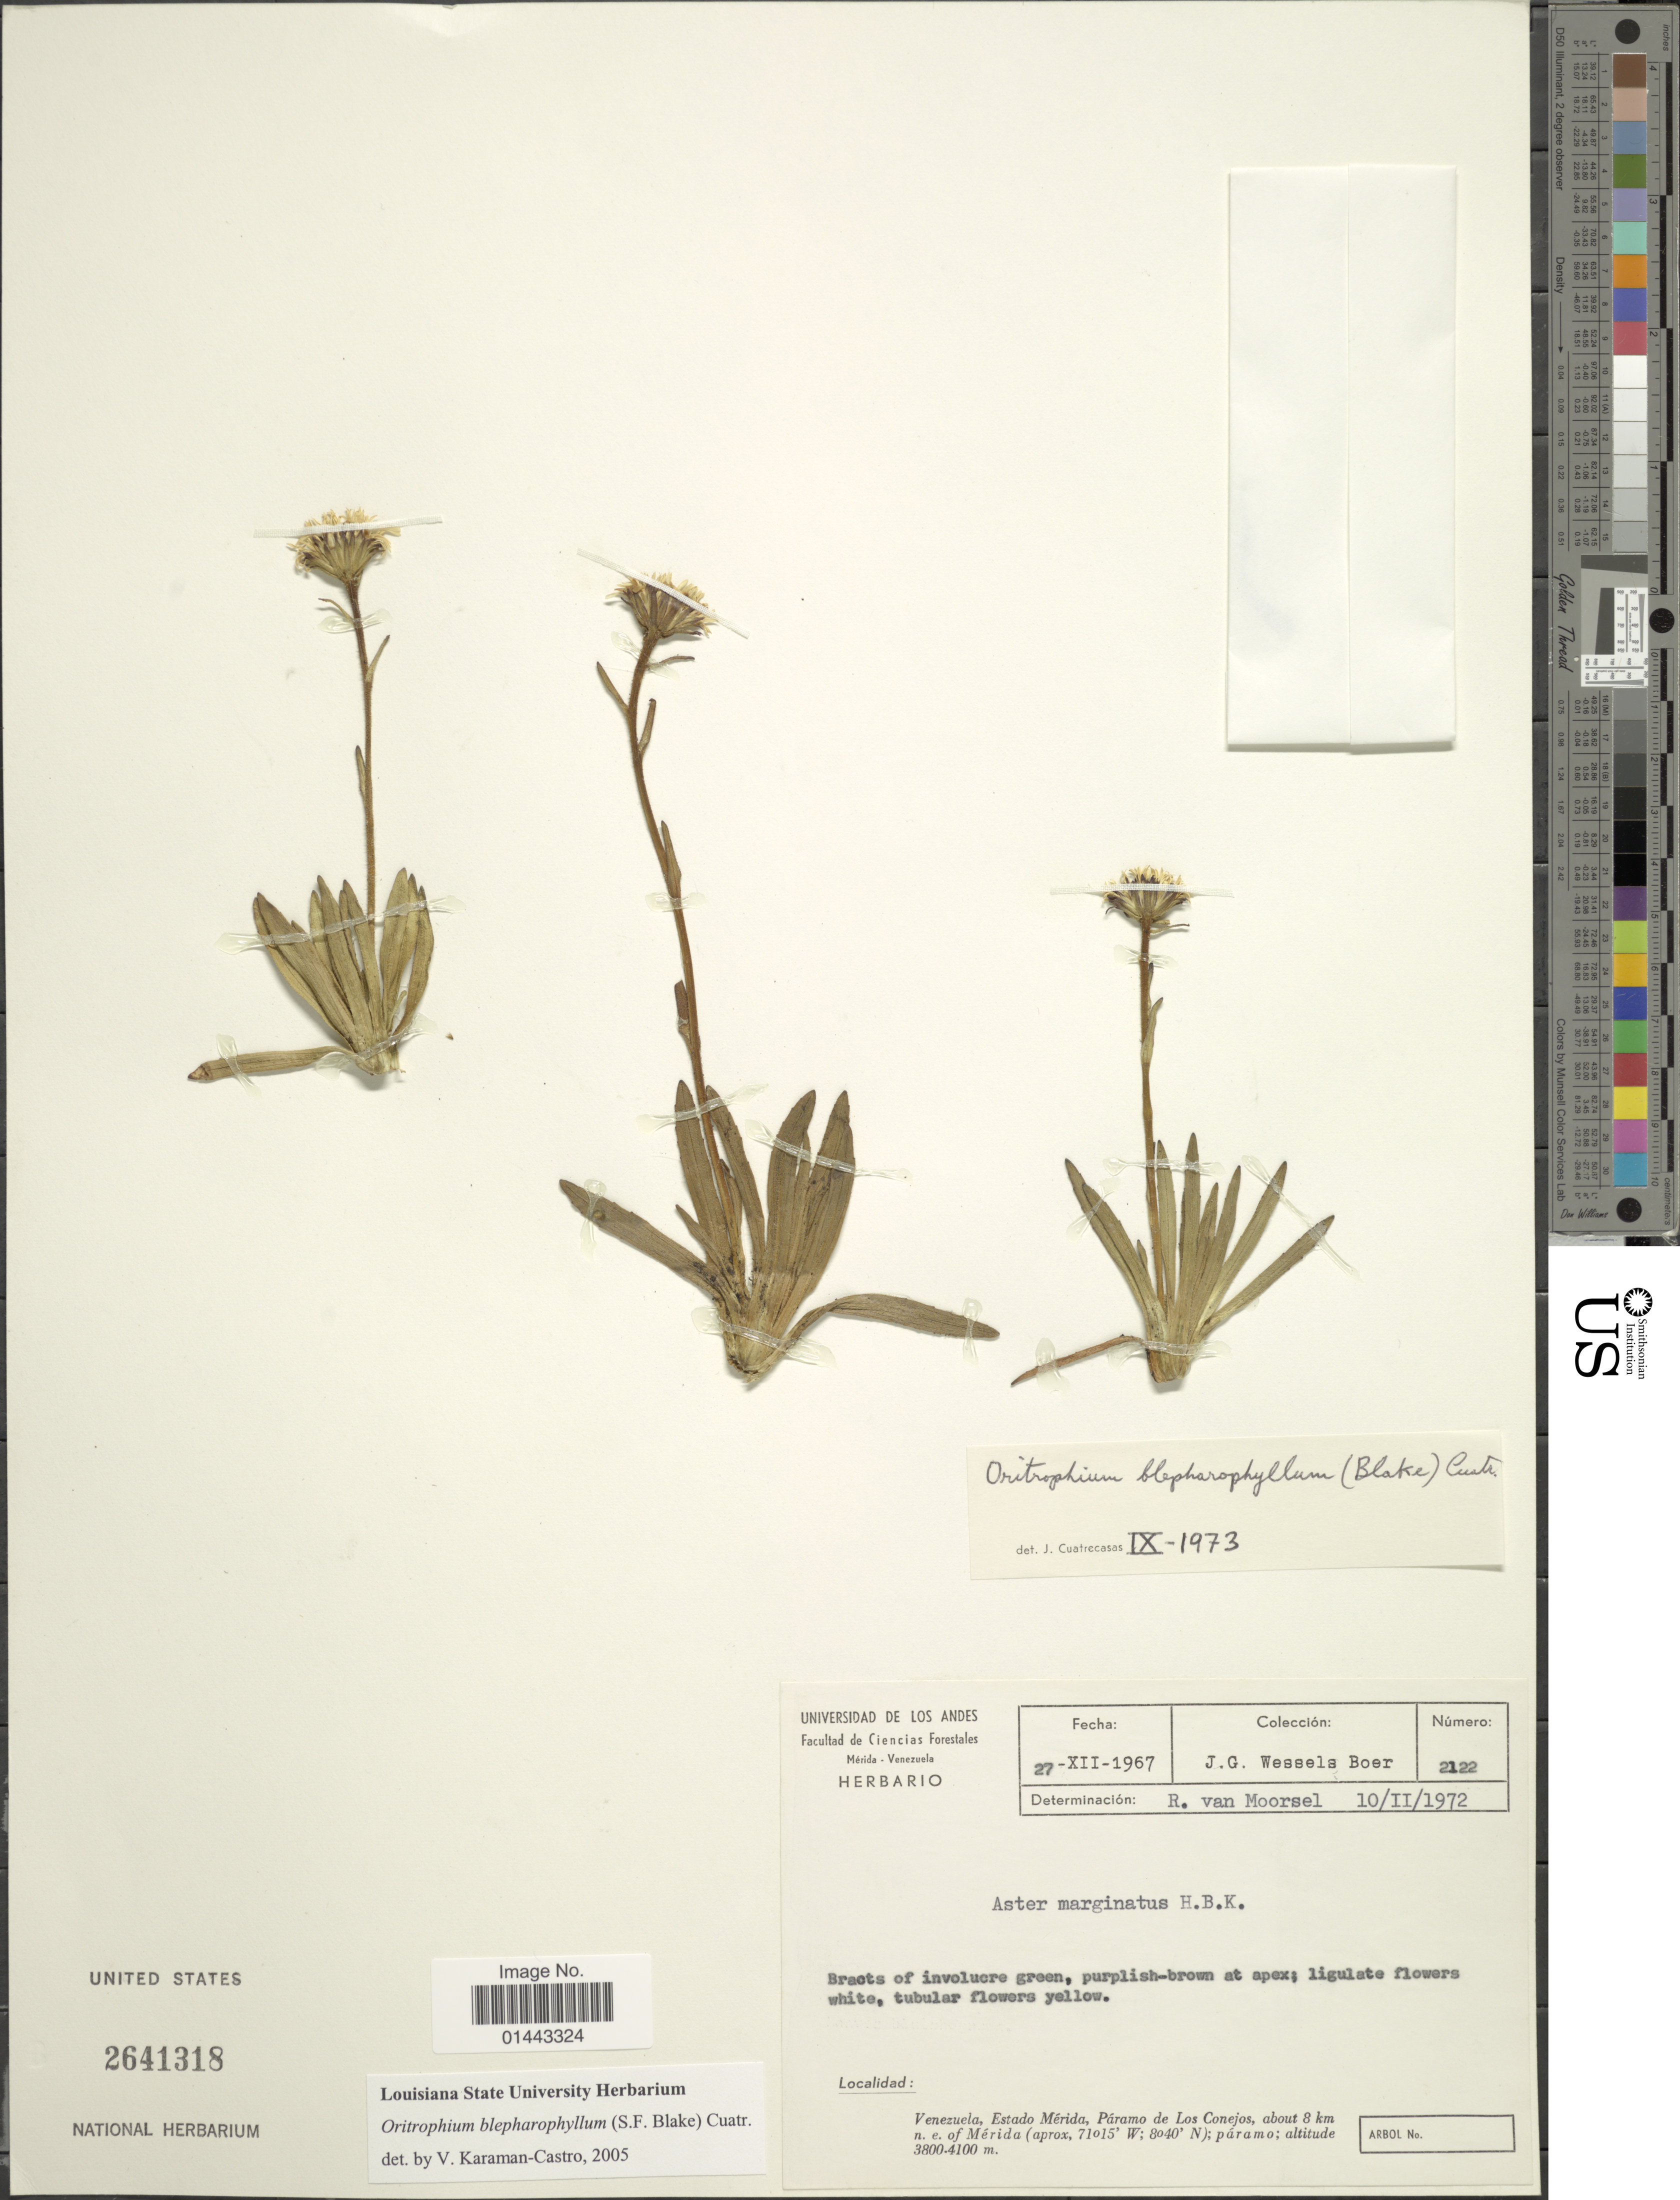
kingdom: Plantae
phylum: Tracheophyta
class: Magnoliopsida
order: Asterales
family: Asteraceae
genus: Oritrophium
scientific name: Oritrophium blepharophyllum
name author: (S.F. Blake) Cuatrec.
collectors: J. G. Wessels Boer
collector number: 2122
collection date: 1967-12-27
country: Venezuela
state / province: Mérida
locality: Paramo de Los Conejos, about 8 km n.e. of Merida; paramo.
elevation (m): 3800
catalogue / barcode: US 2641318